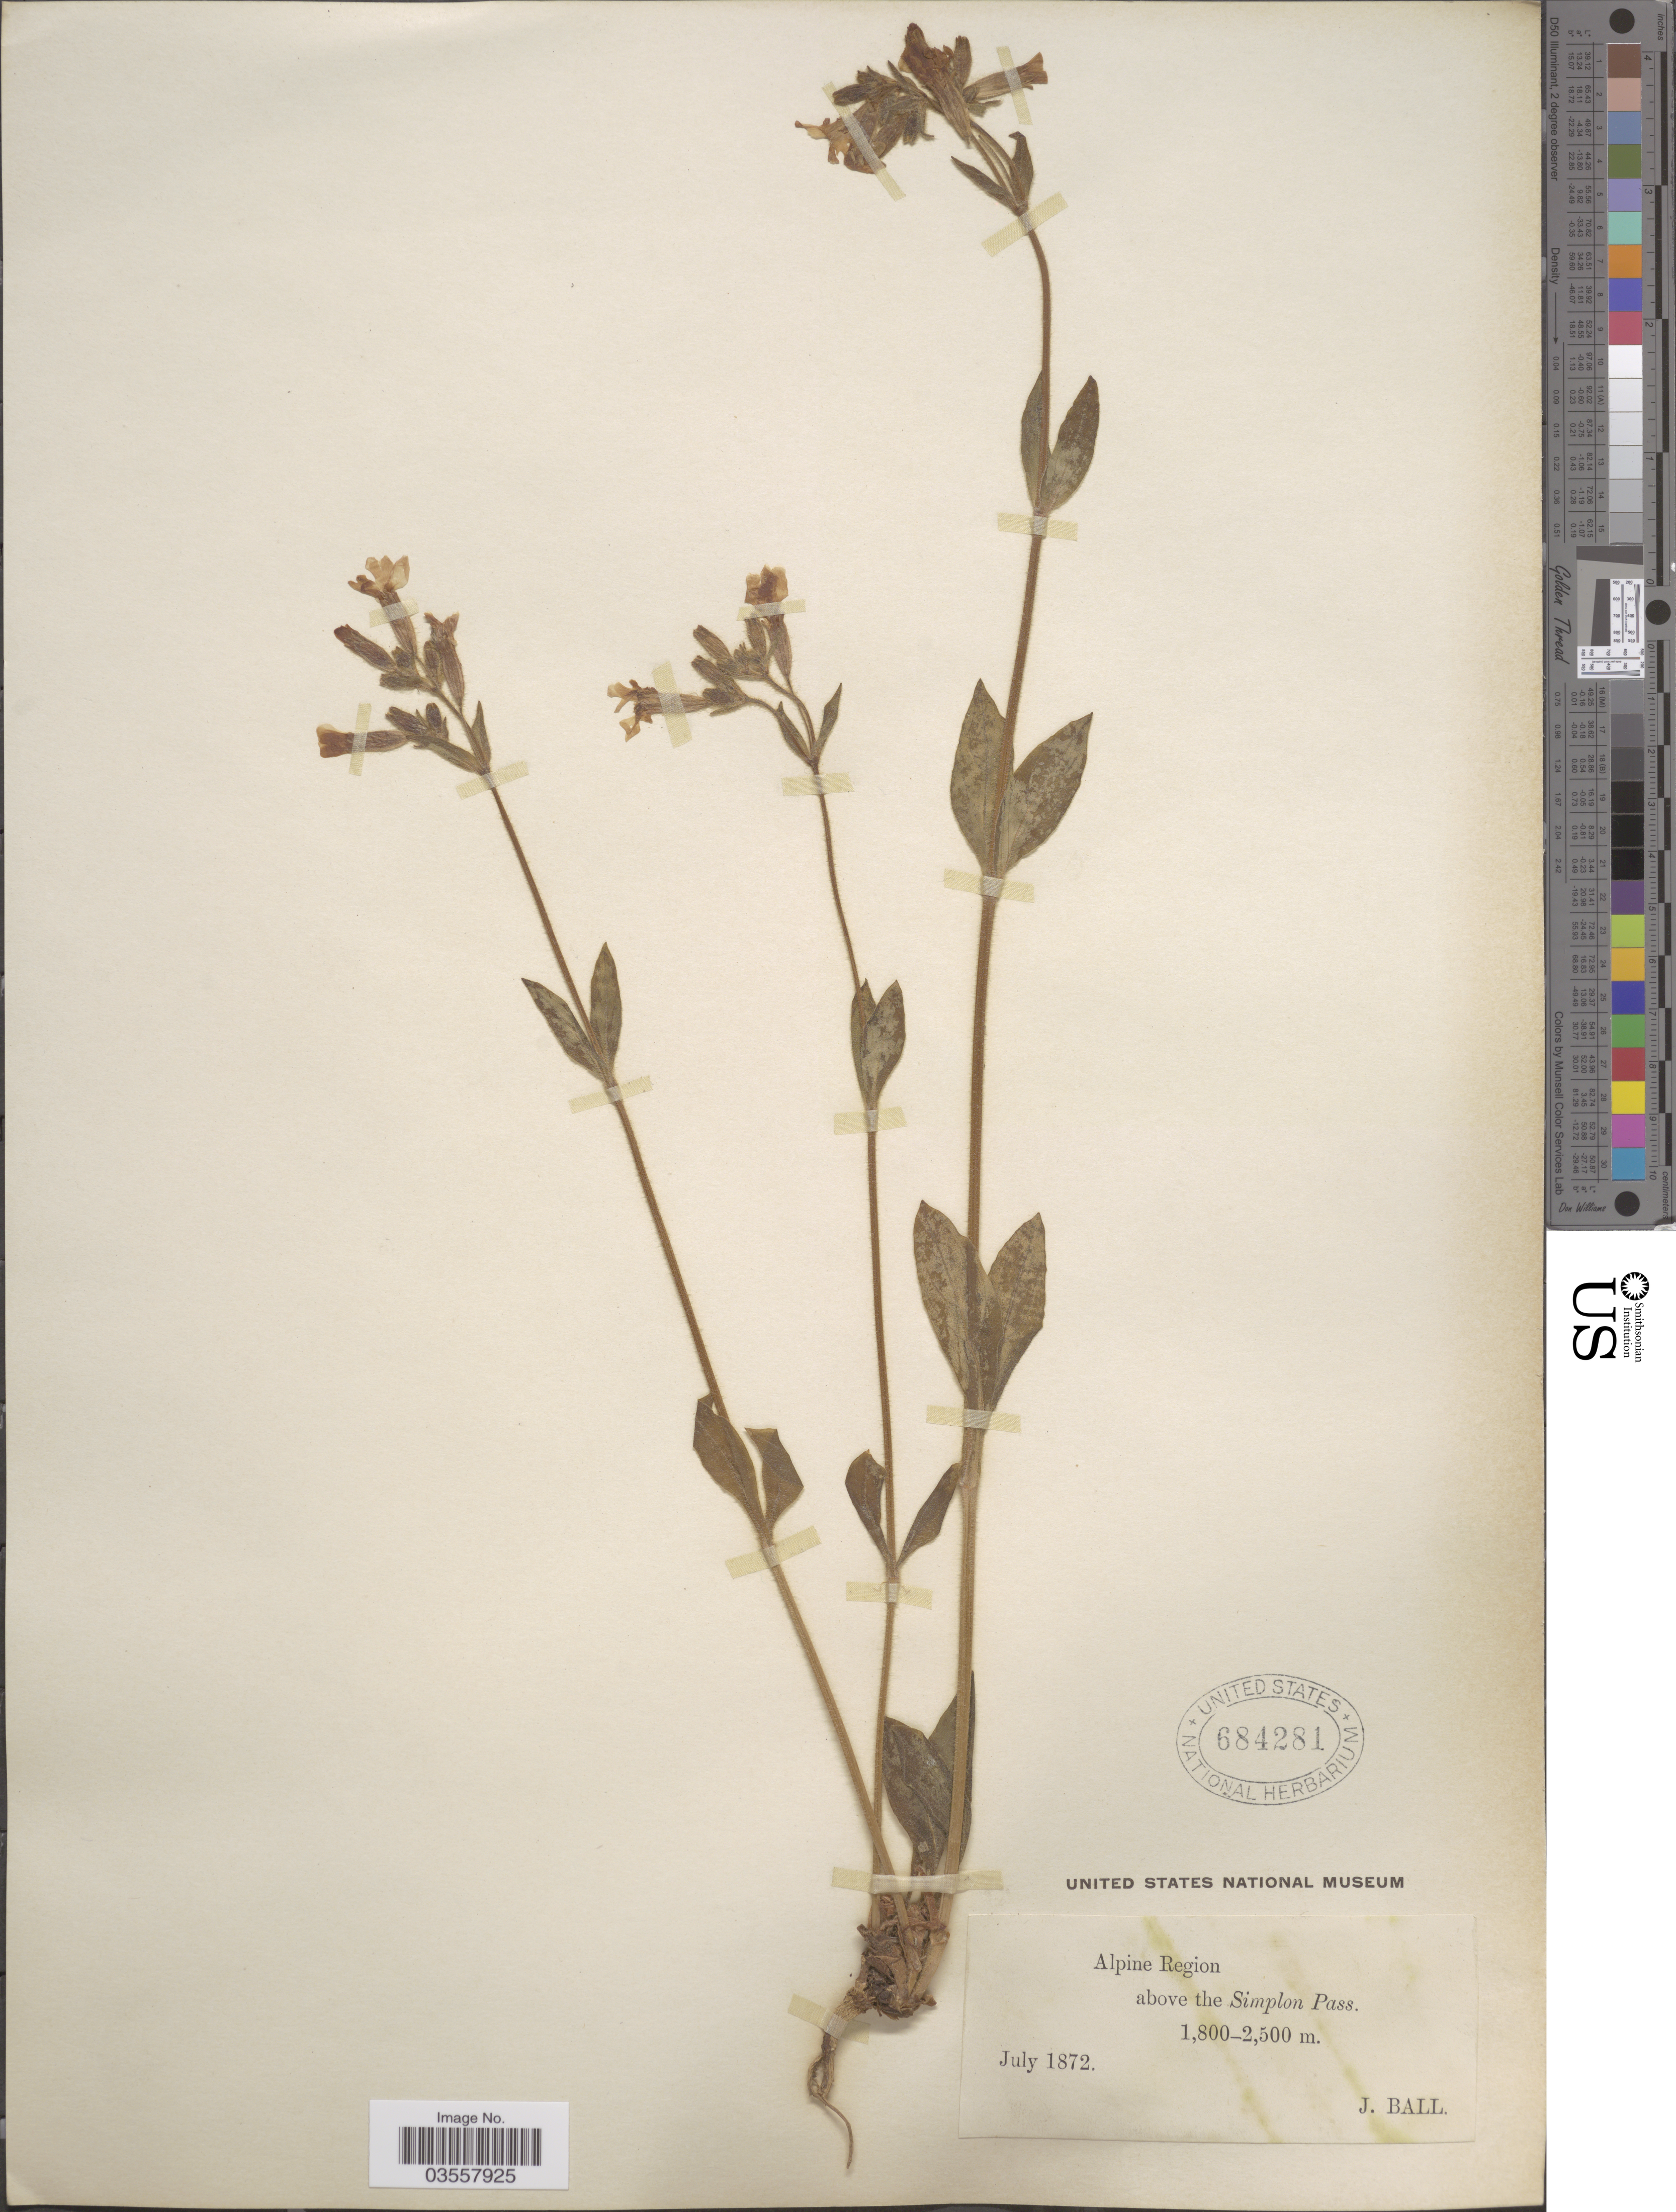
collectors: J. Ball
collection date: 1872-07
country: Switzerland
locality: Alpine Region above the Simplon Pass.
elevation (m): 1800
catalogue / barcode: US 684281